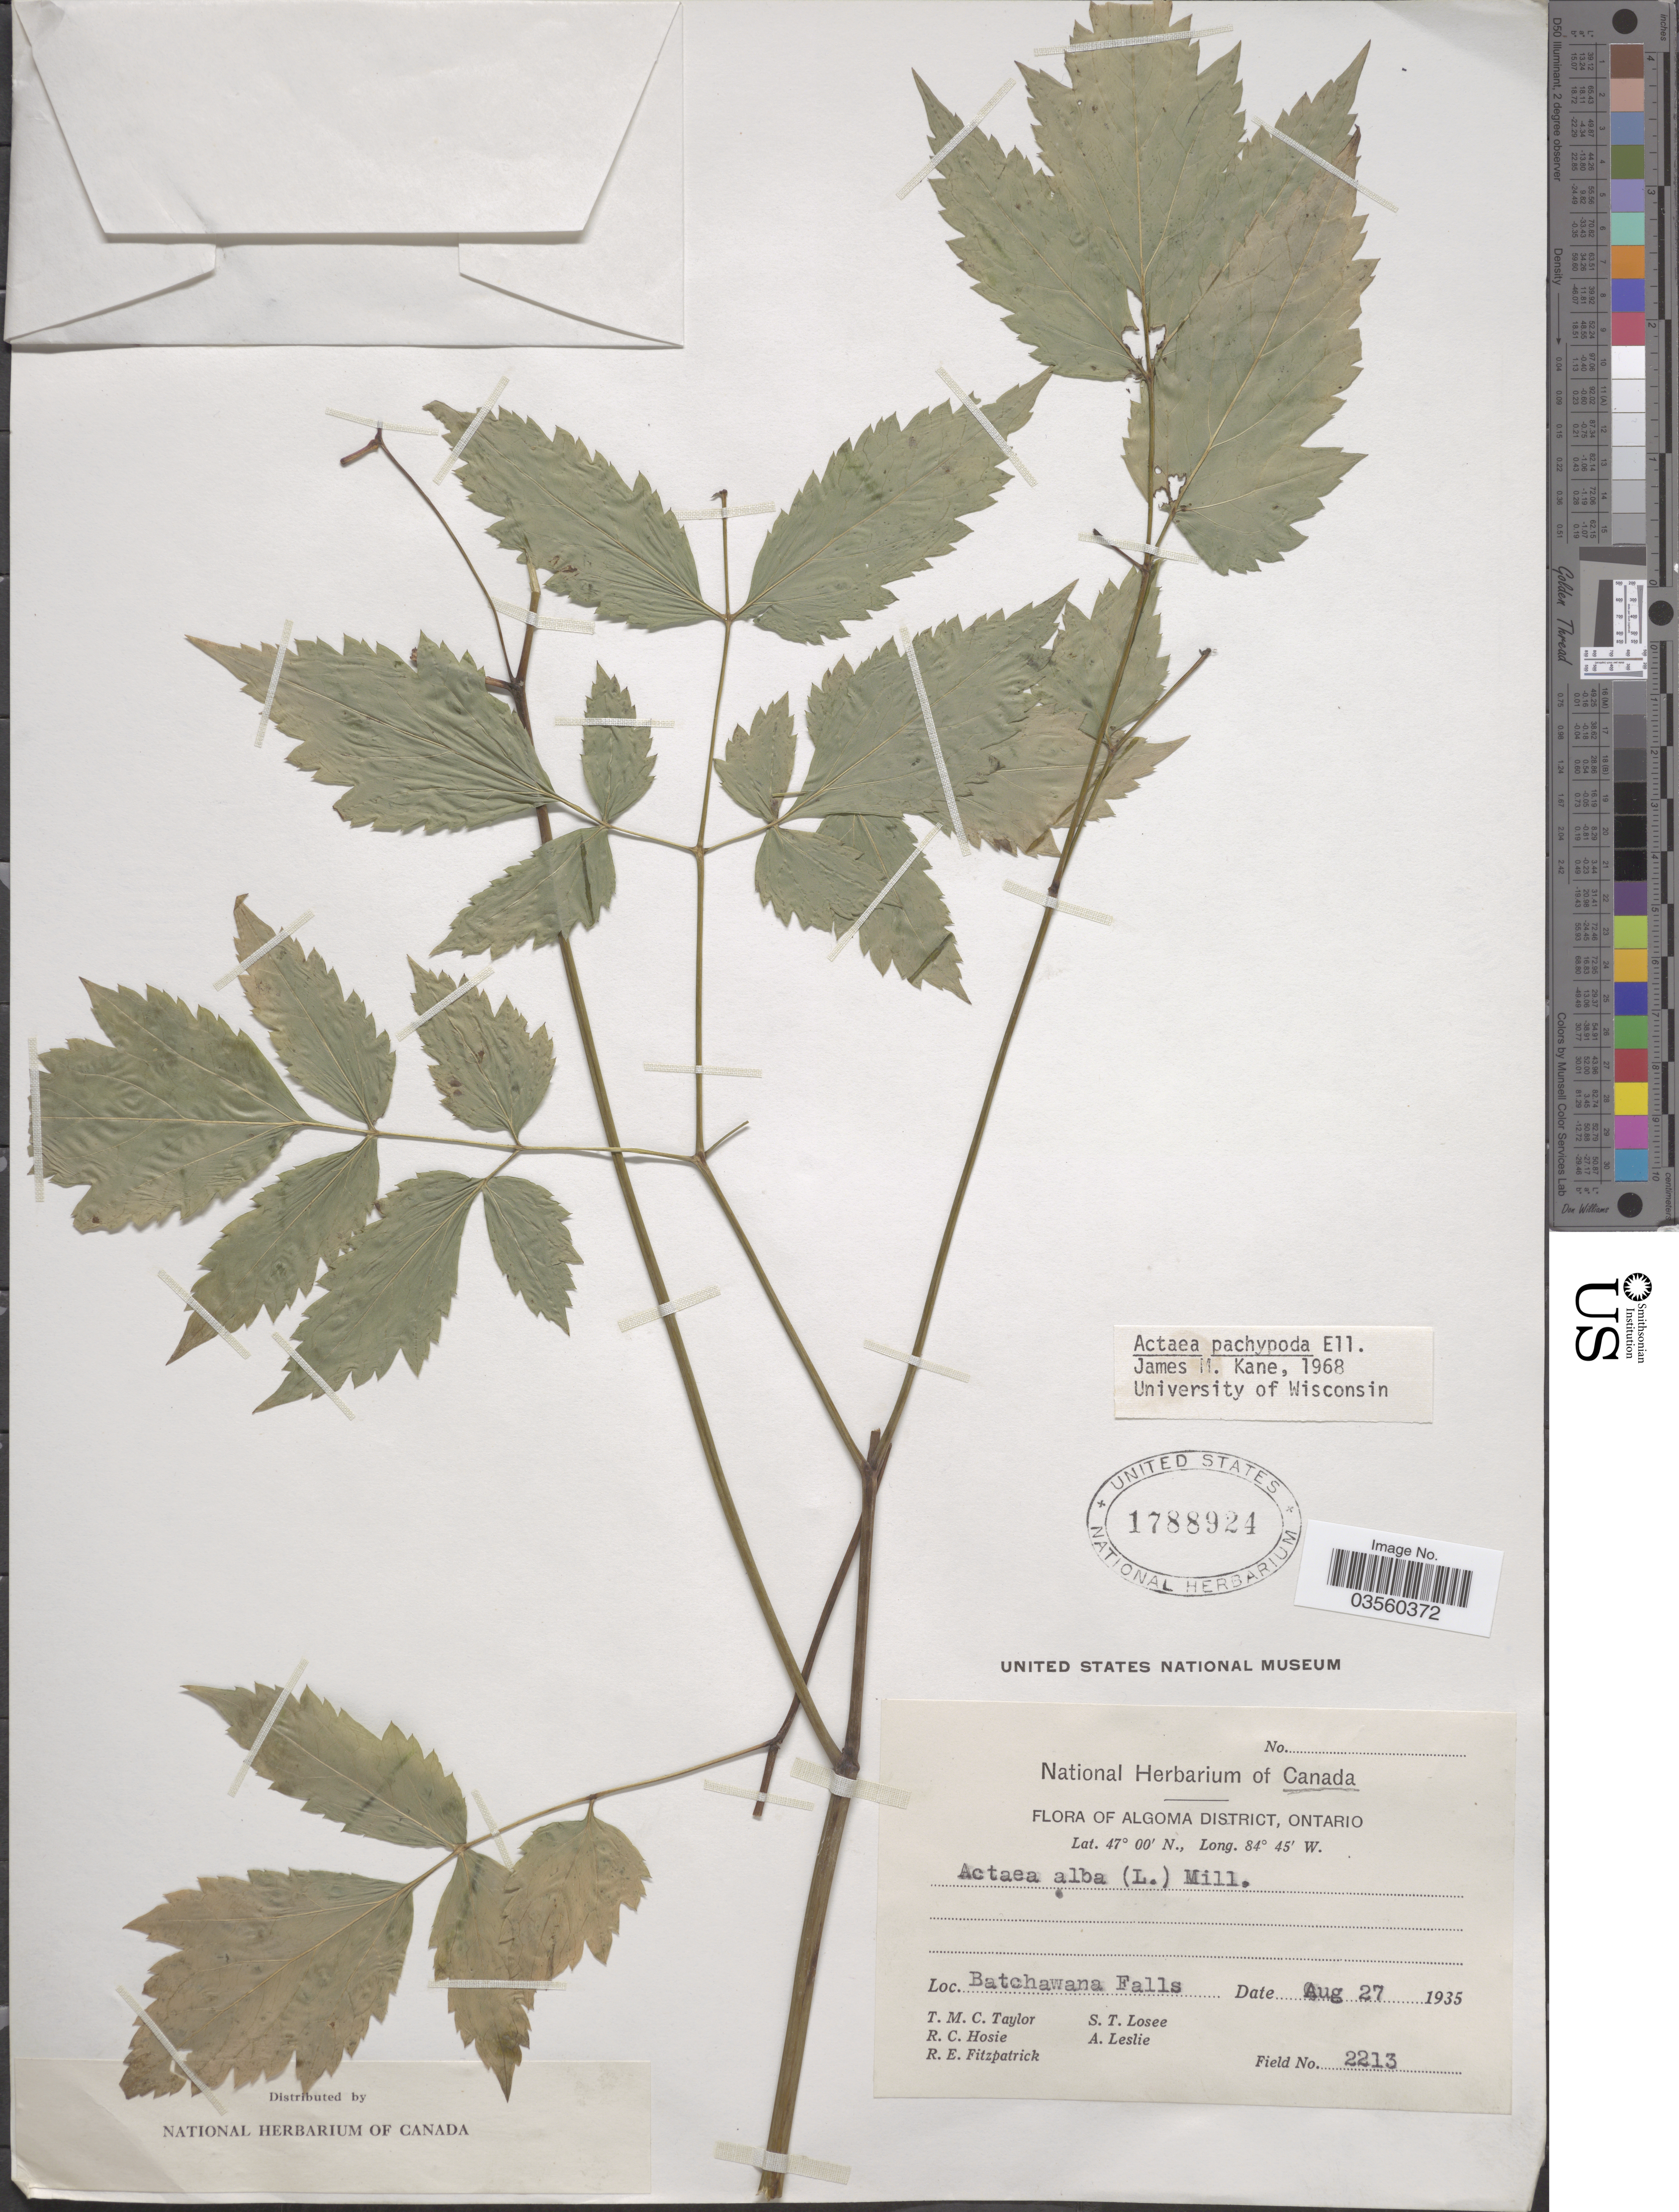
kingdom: Plantae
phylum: Tracheophyta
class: Magnoliopsida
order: Ranunculales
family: Ranunculaceae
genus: Actaea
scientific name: Actaea pachypoda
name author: Elliott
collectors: T. M. C. Taylor, R. Hosie, R. Fitzpatrick, S. Losee & A. Leslie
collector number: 2213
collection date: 1935-08-27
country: Canada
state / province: Ontario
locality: Algoma District. Batchawana Falls.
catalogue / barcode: US 1788924